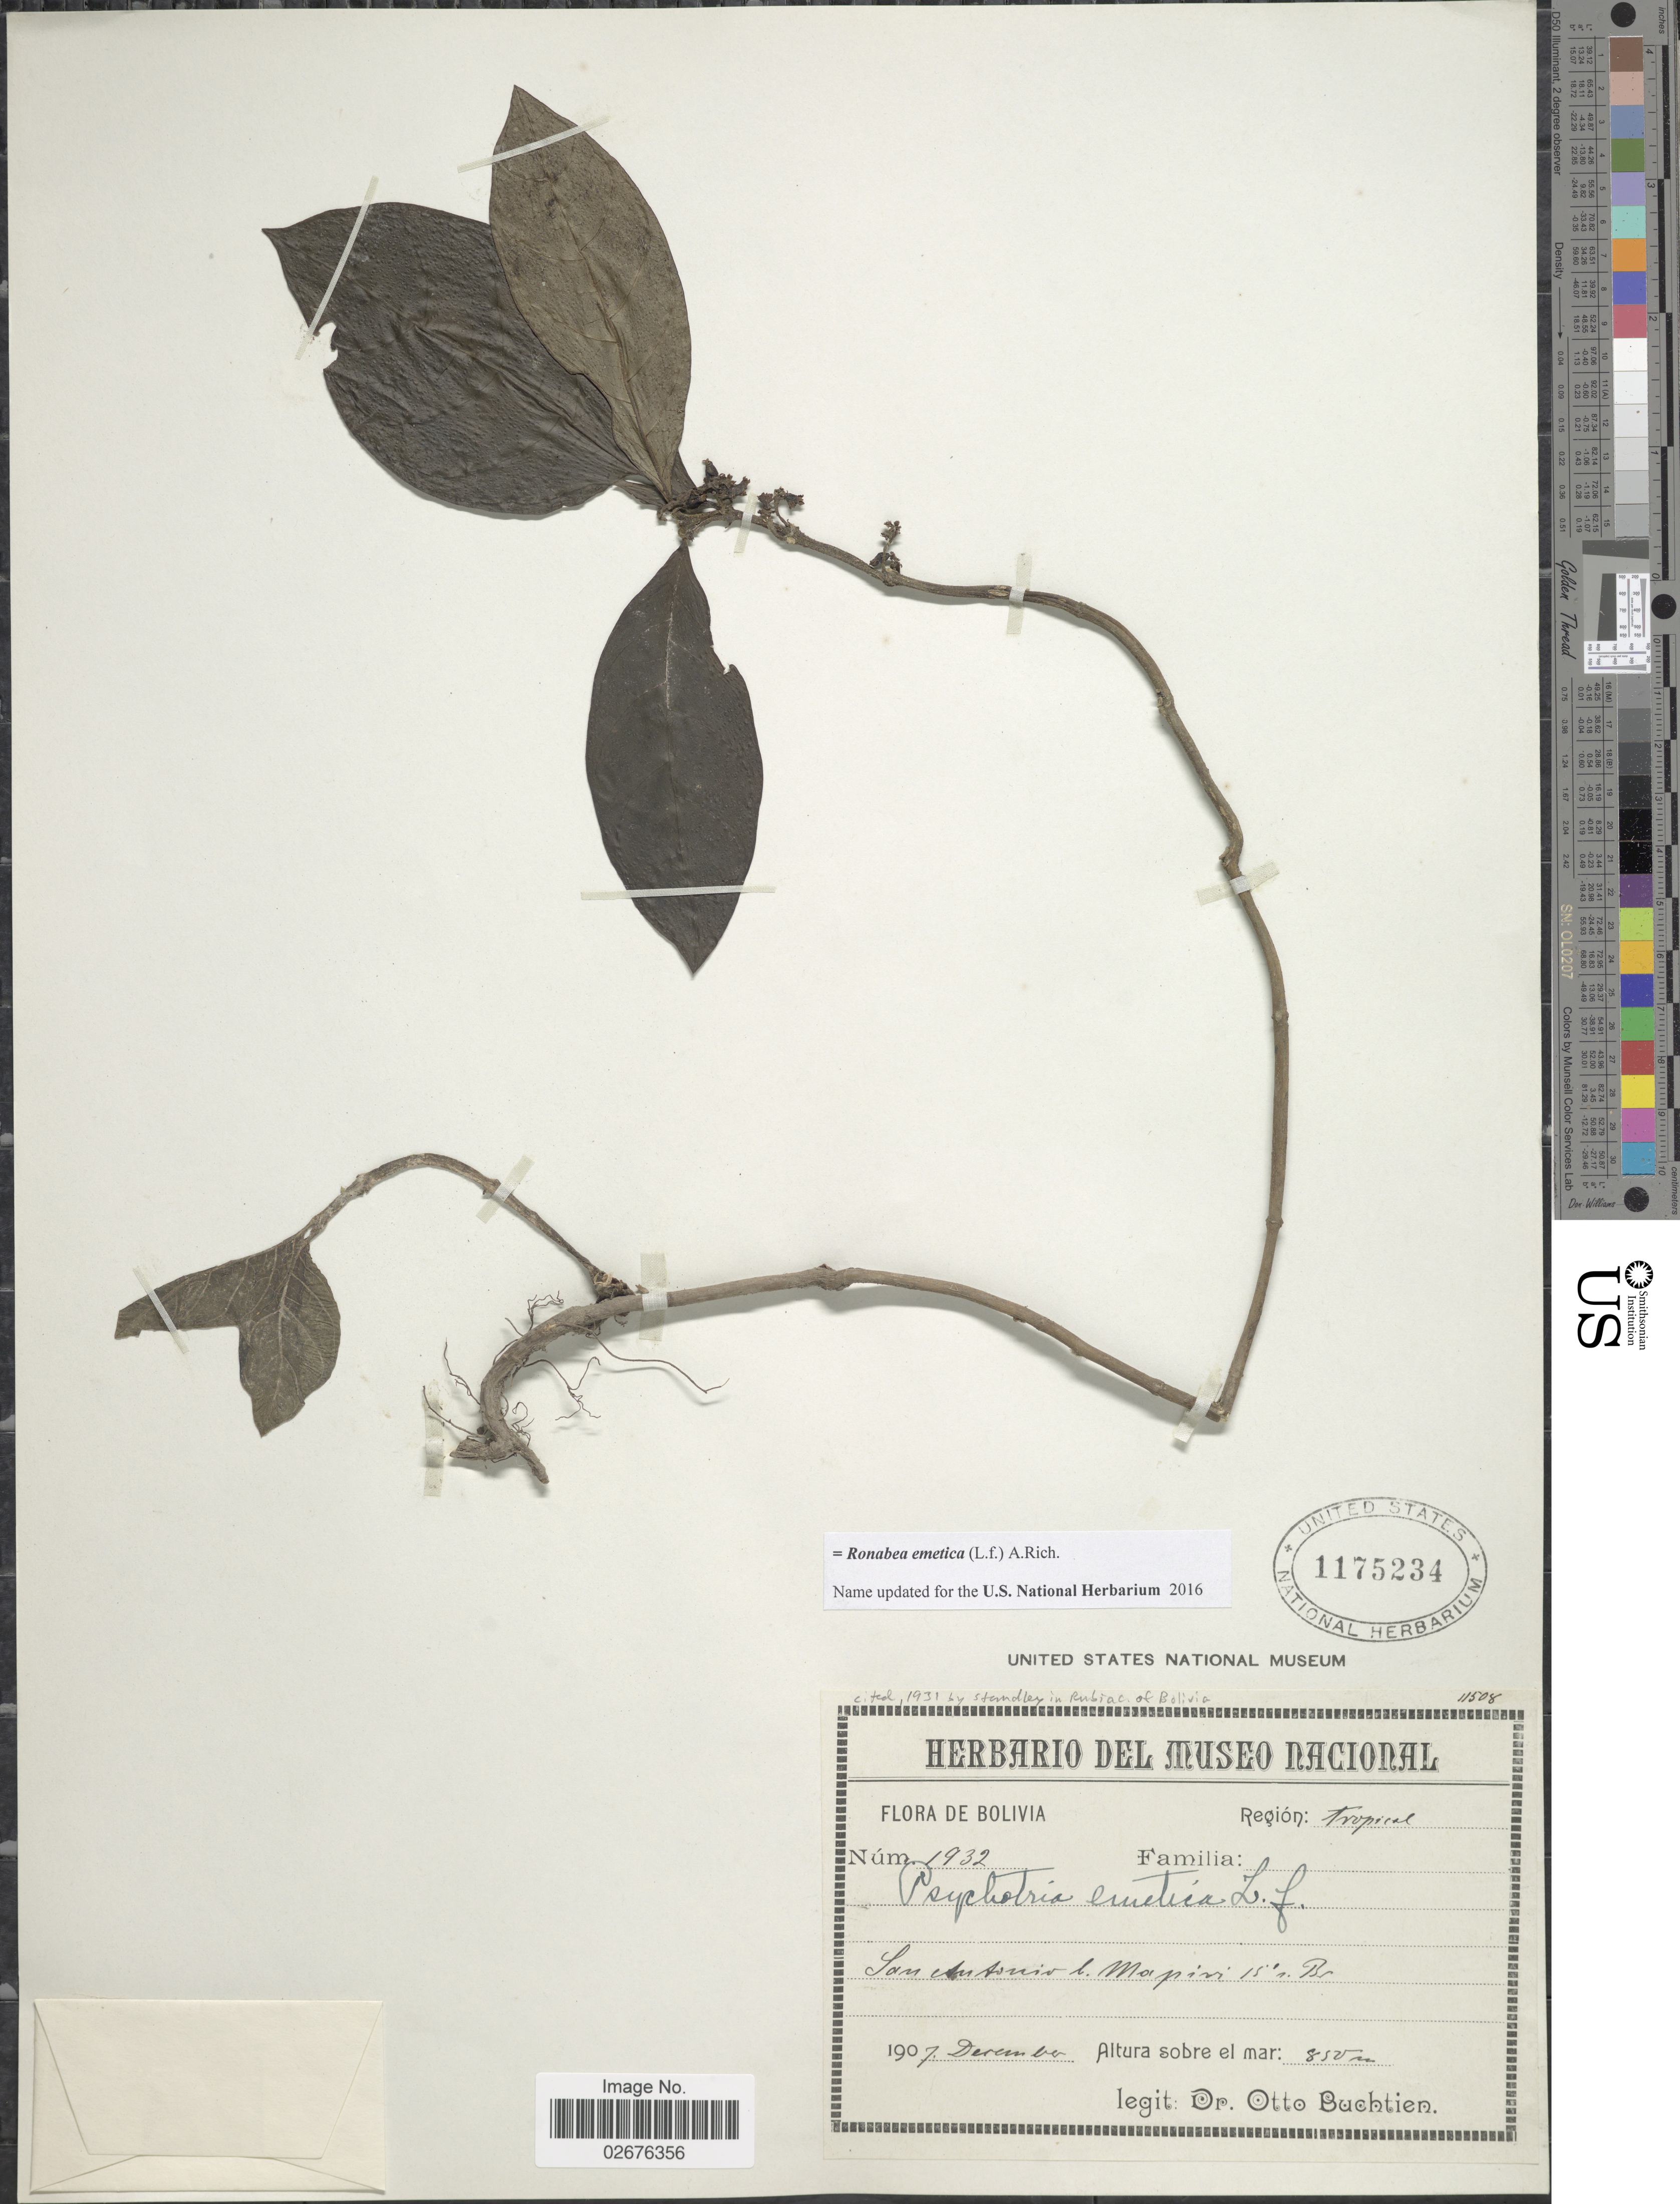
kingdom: Plantae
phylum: Tracheophyta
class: Magnoliopsida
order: Gentianales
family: Rubiaceae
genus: Ronabea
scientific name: Ronabea emetica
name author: (L. f.) A. Rich.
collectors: O. Buchtien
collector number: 1932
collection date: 1907-12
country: Bolivia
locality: Region: tropical. San Antonio l. Mapiri 15°s. Br.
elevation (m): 850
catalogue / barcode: US 1175234